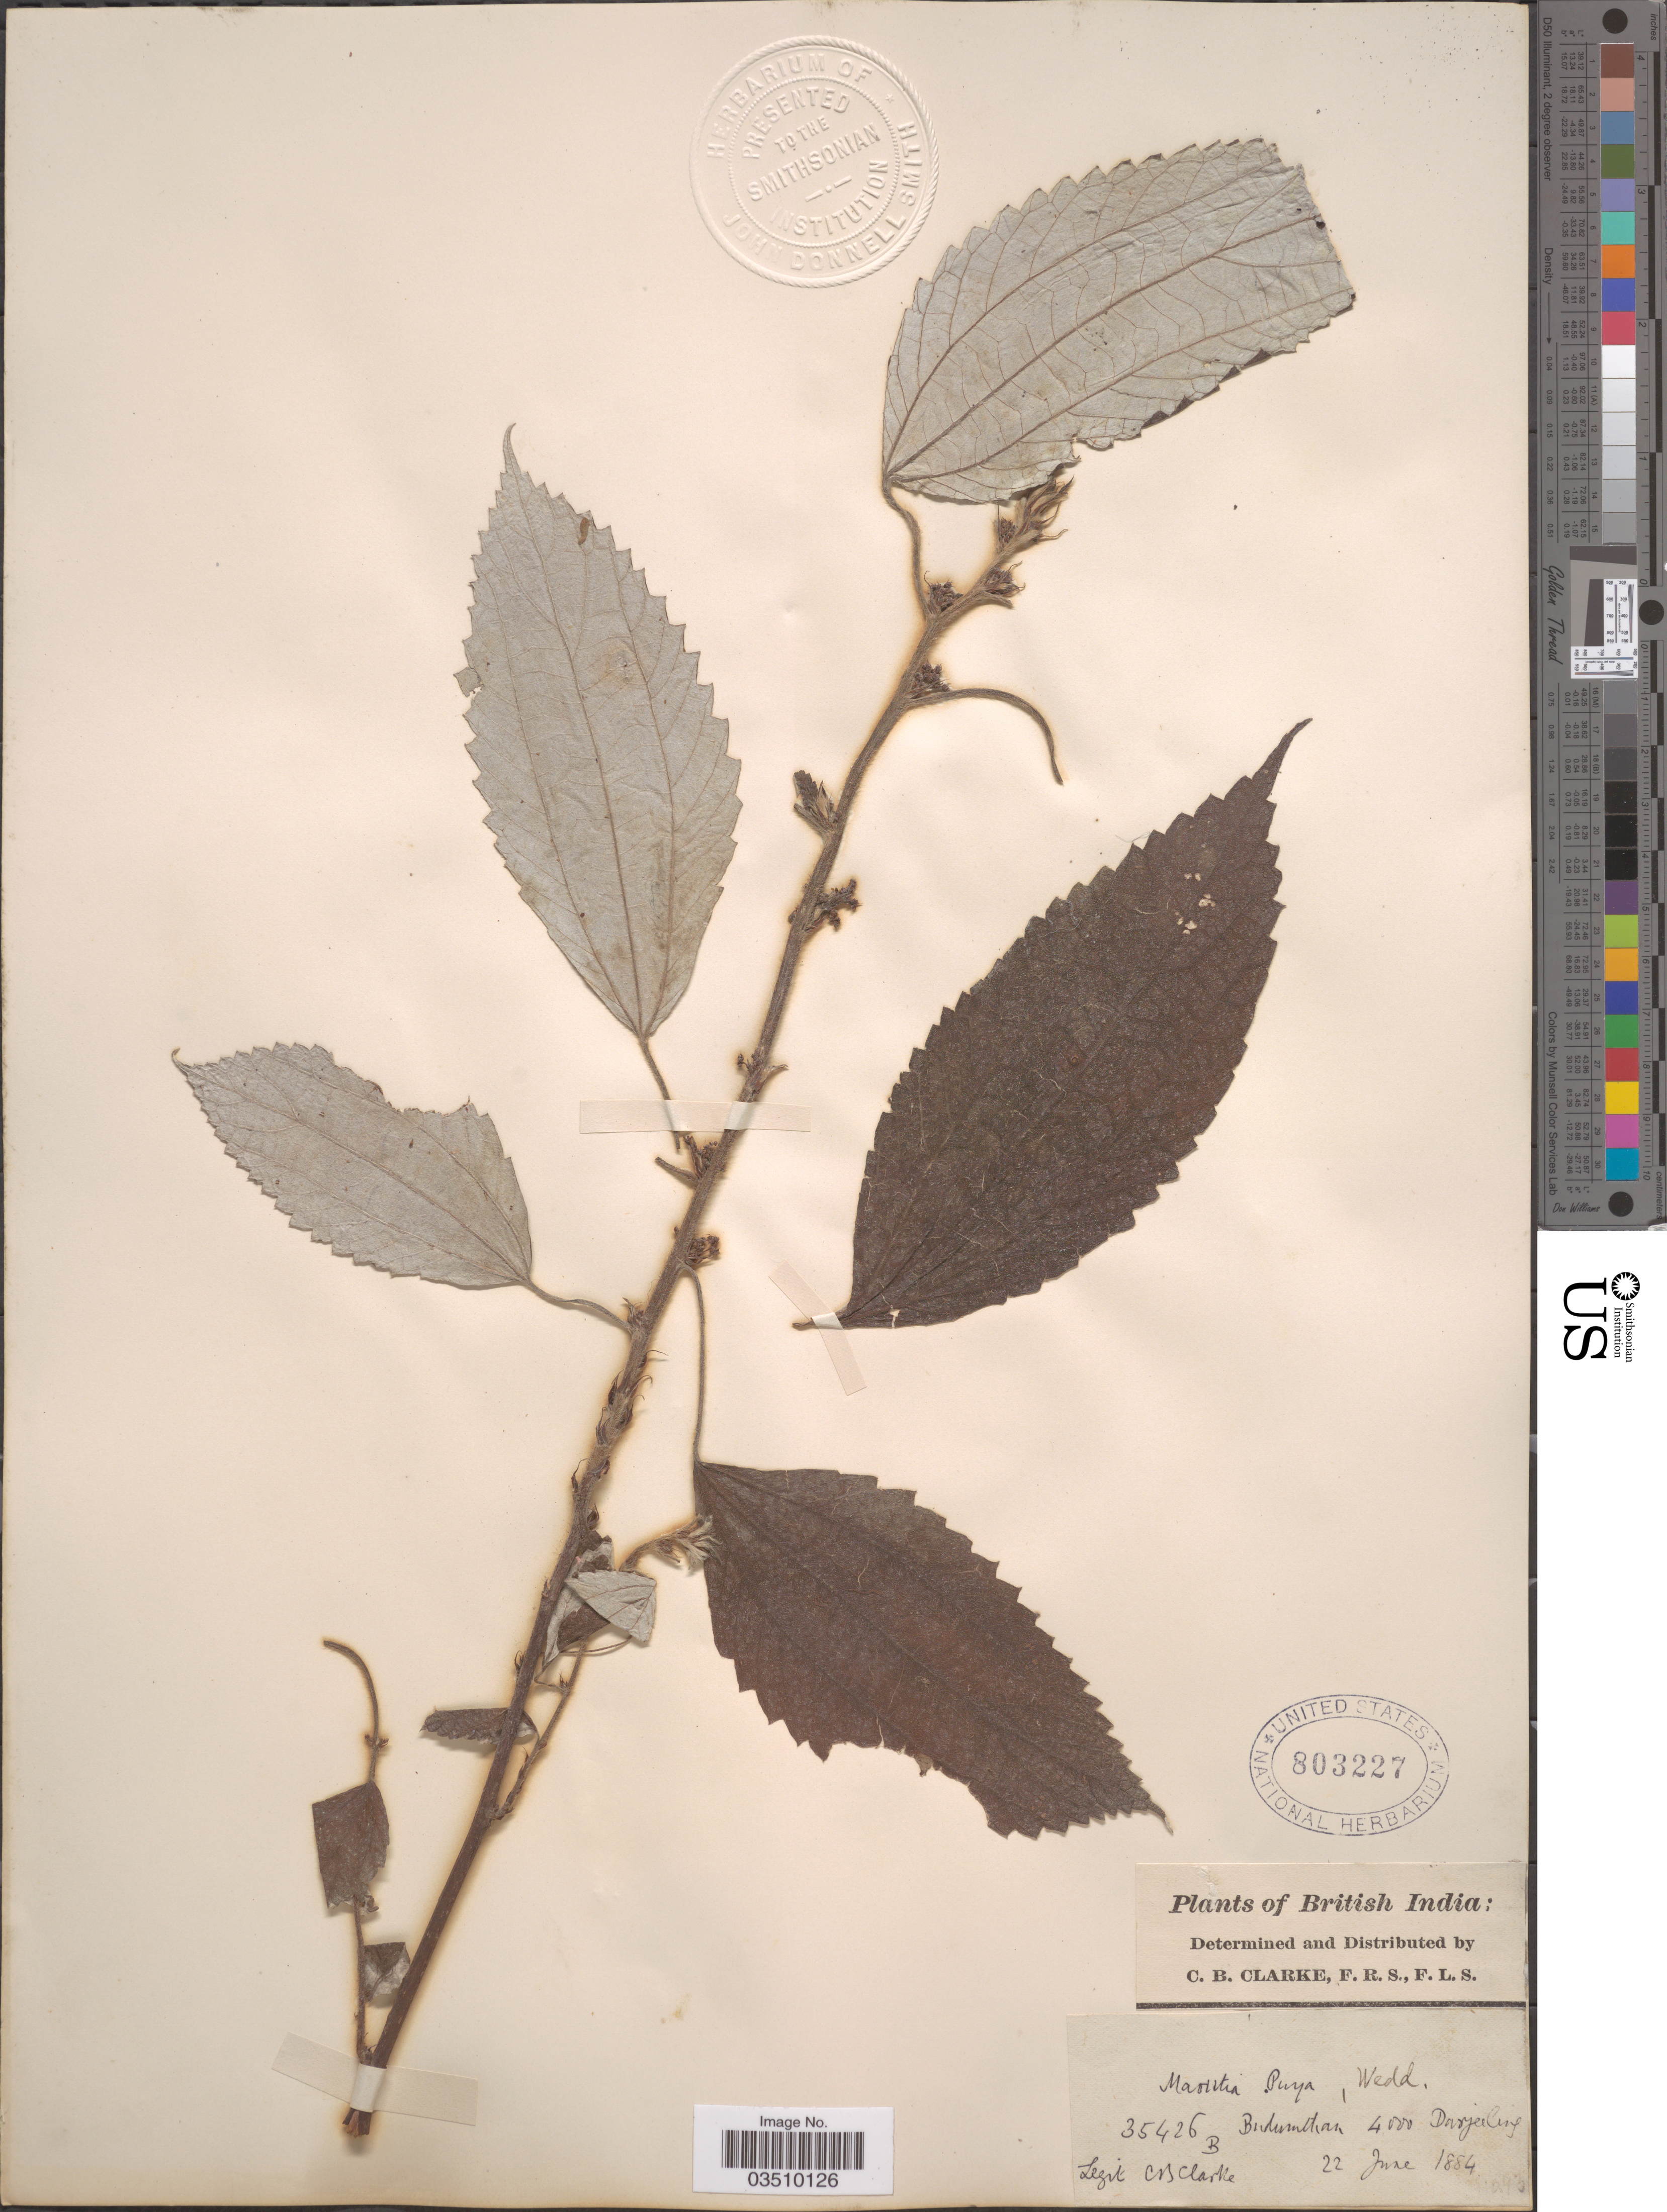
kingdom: Plantae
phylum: Tracheophyta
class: Magnoliopsida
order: Rosales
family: Urticaceae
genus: Maoutia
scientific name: Maoutia puya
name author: Wedd.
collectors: C. B. Clarke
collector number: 35426B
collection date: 1884-06-22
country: India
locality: British India. Budumthan. Darjeeling.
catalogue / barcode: US 803227